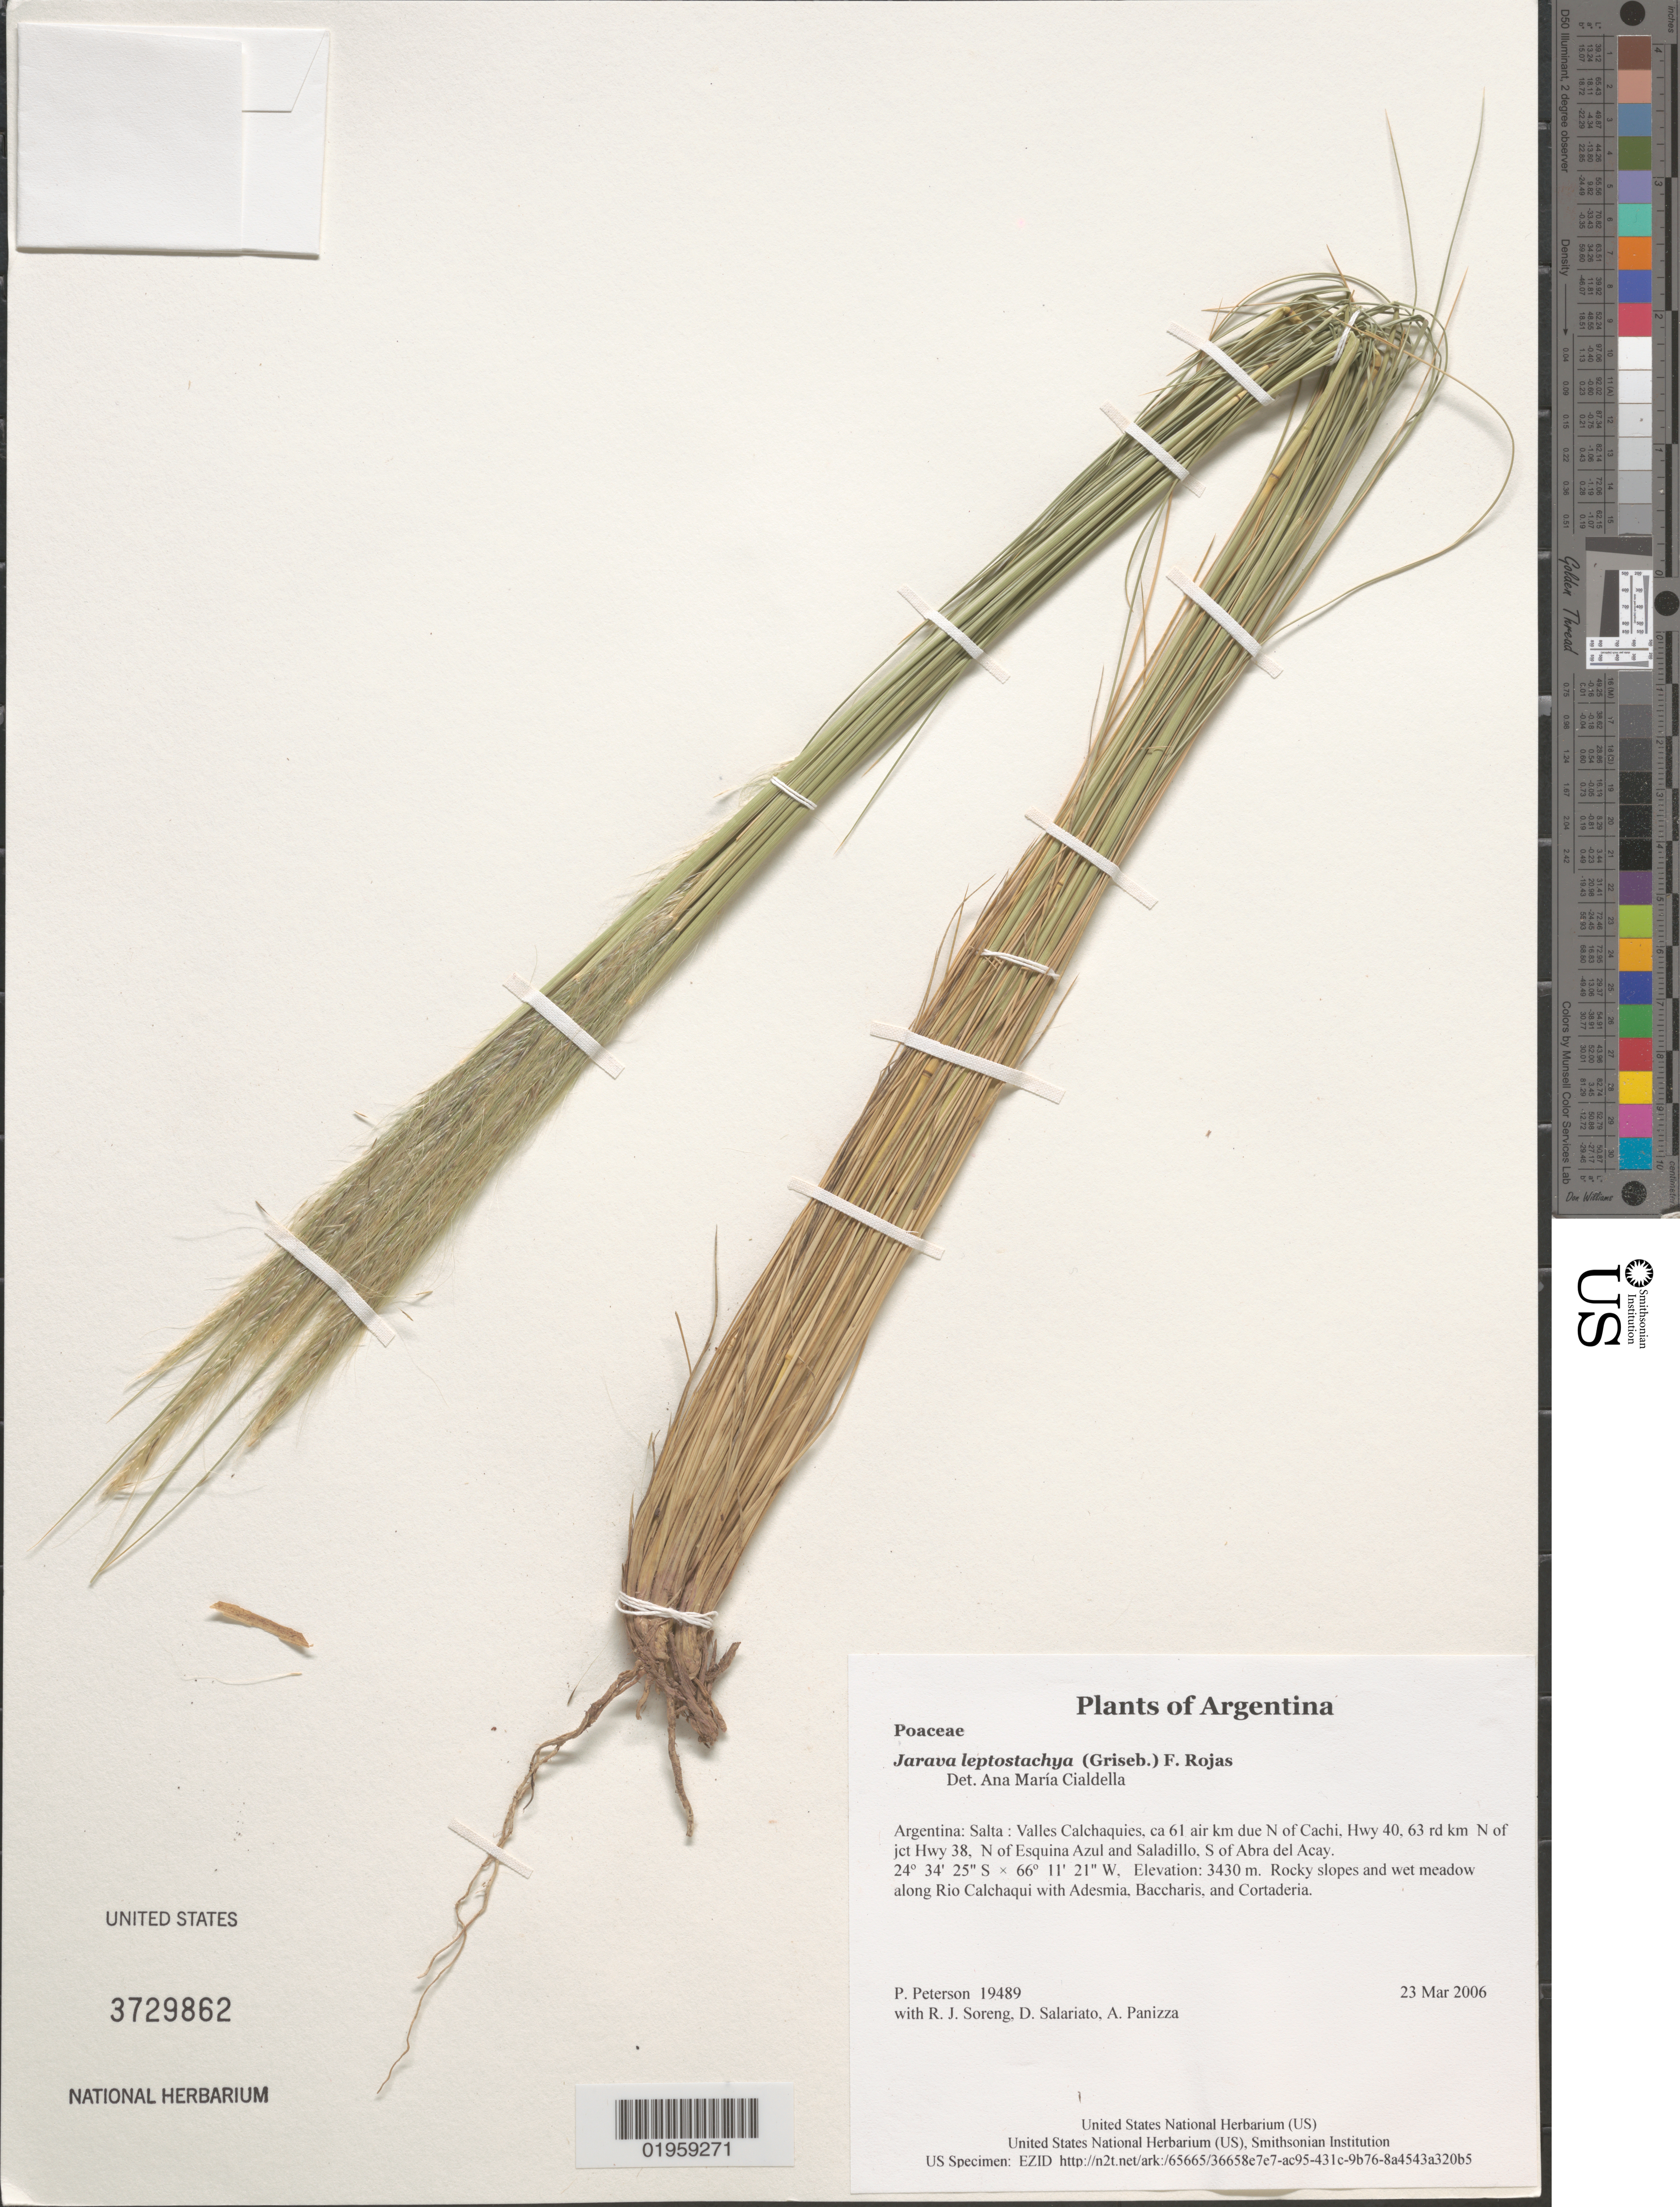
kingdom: Plantae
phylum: Tracheophyta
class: Liliopsida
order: Poales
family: Poaceae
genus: Jarava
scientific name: Jarava leptostachya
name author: (Griseb.) F. Rojas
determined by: Cialdella, A. M.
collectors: P. M. Peterson, R. J. Soreng, D. Salariato & A. Panizza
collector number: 19489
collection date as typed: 23 Mar 2006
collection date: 2006-03-23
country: Argentina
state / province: Salta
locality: Valles Calchaquies, ca 61 air km due N of Cachi, Hwy 40, 63 rd km N of jct Hwy 38, N of Esquina Azul and Saladillo, S of Abra del Acay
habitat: Rocky slopes and wet meadow along Rio Calchaqui with Adesmia, Baccharis, and Cortaderia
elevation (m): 3430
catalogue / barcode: US 3729862